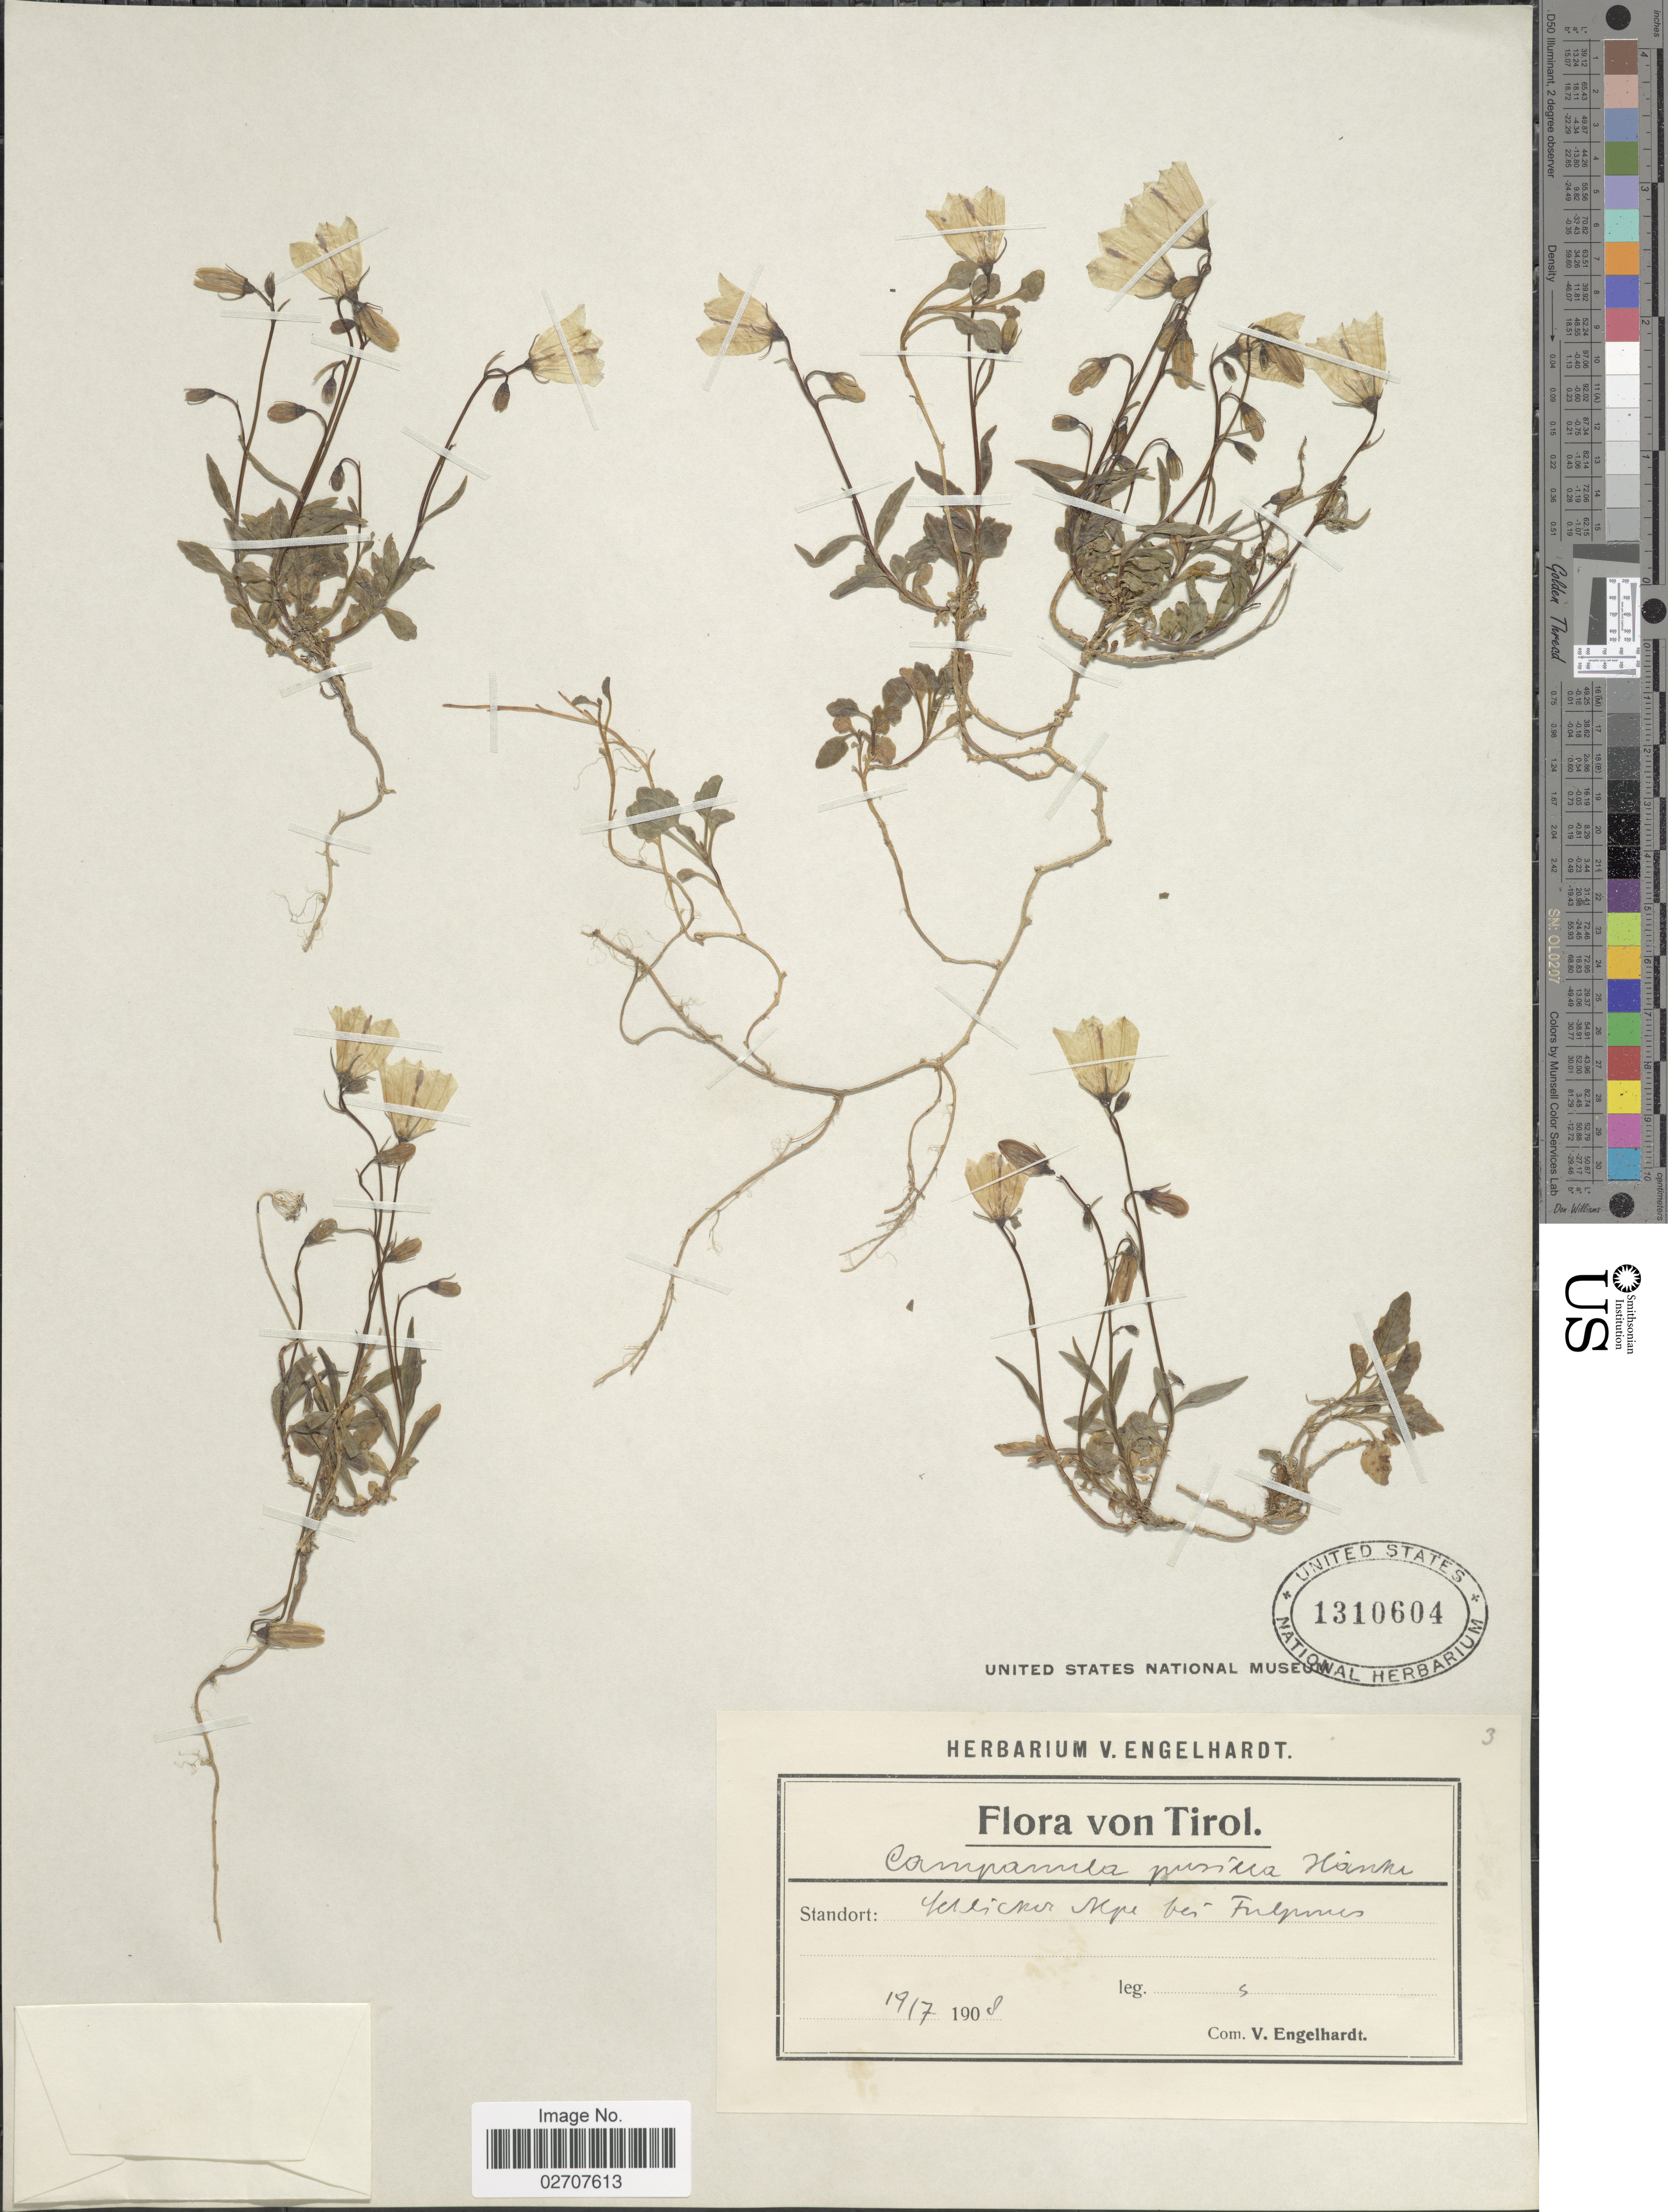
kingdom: Plantae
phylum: Tracheophyta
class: Magnoliopsida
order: Asterales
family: Campanulaceae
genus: Campanula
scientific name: Campanula cochleariifolia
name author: Lam.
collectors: ex herb. V. Engelhardt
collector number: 3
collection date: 1908-07-19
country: Austria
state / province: Tirol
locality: Klickner hpe bei Fulgrums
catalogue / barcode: US 1310604